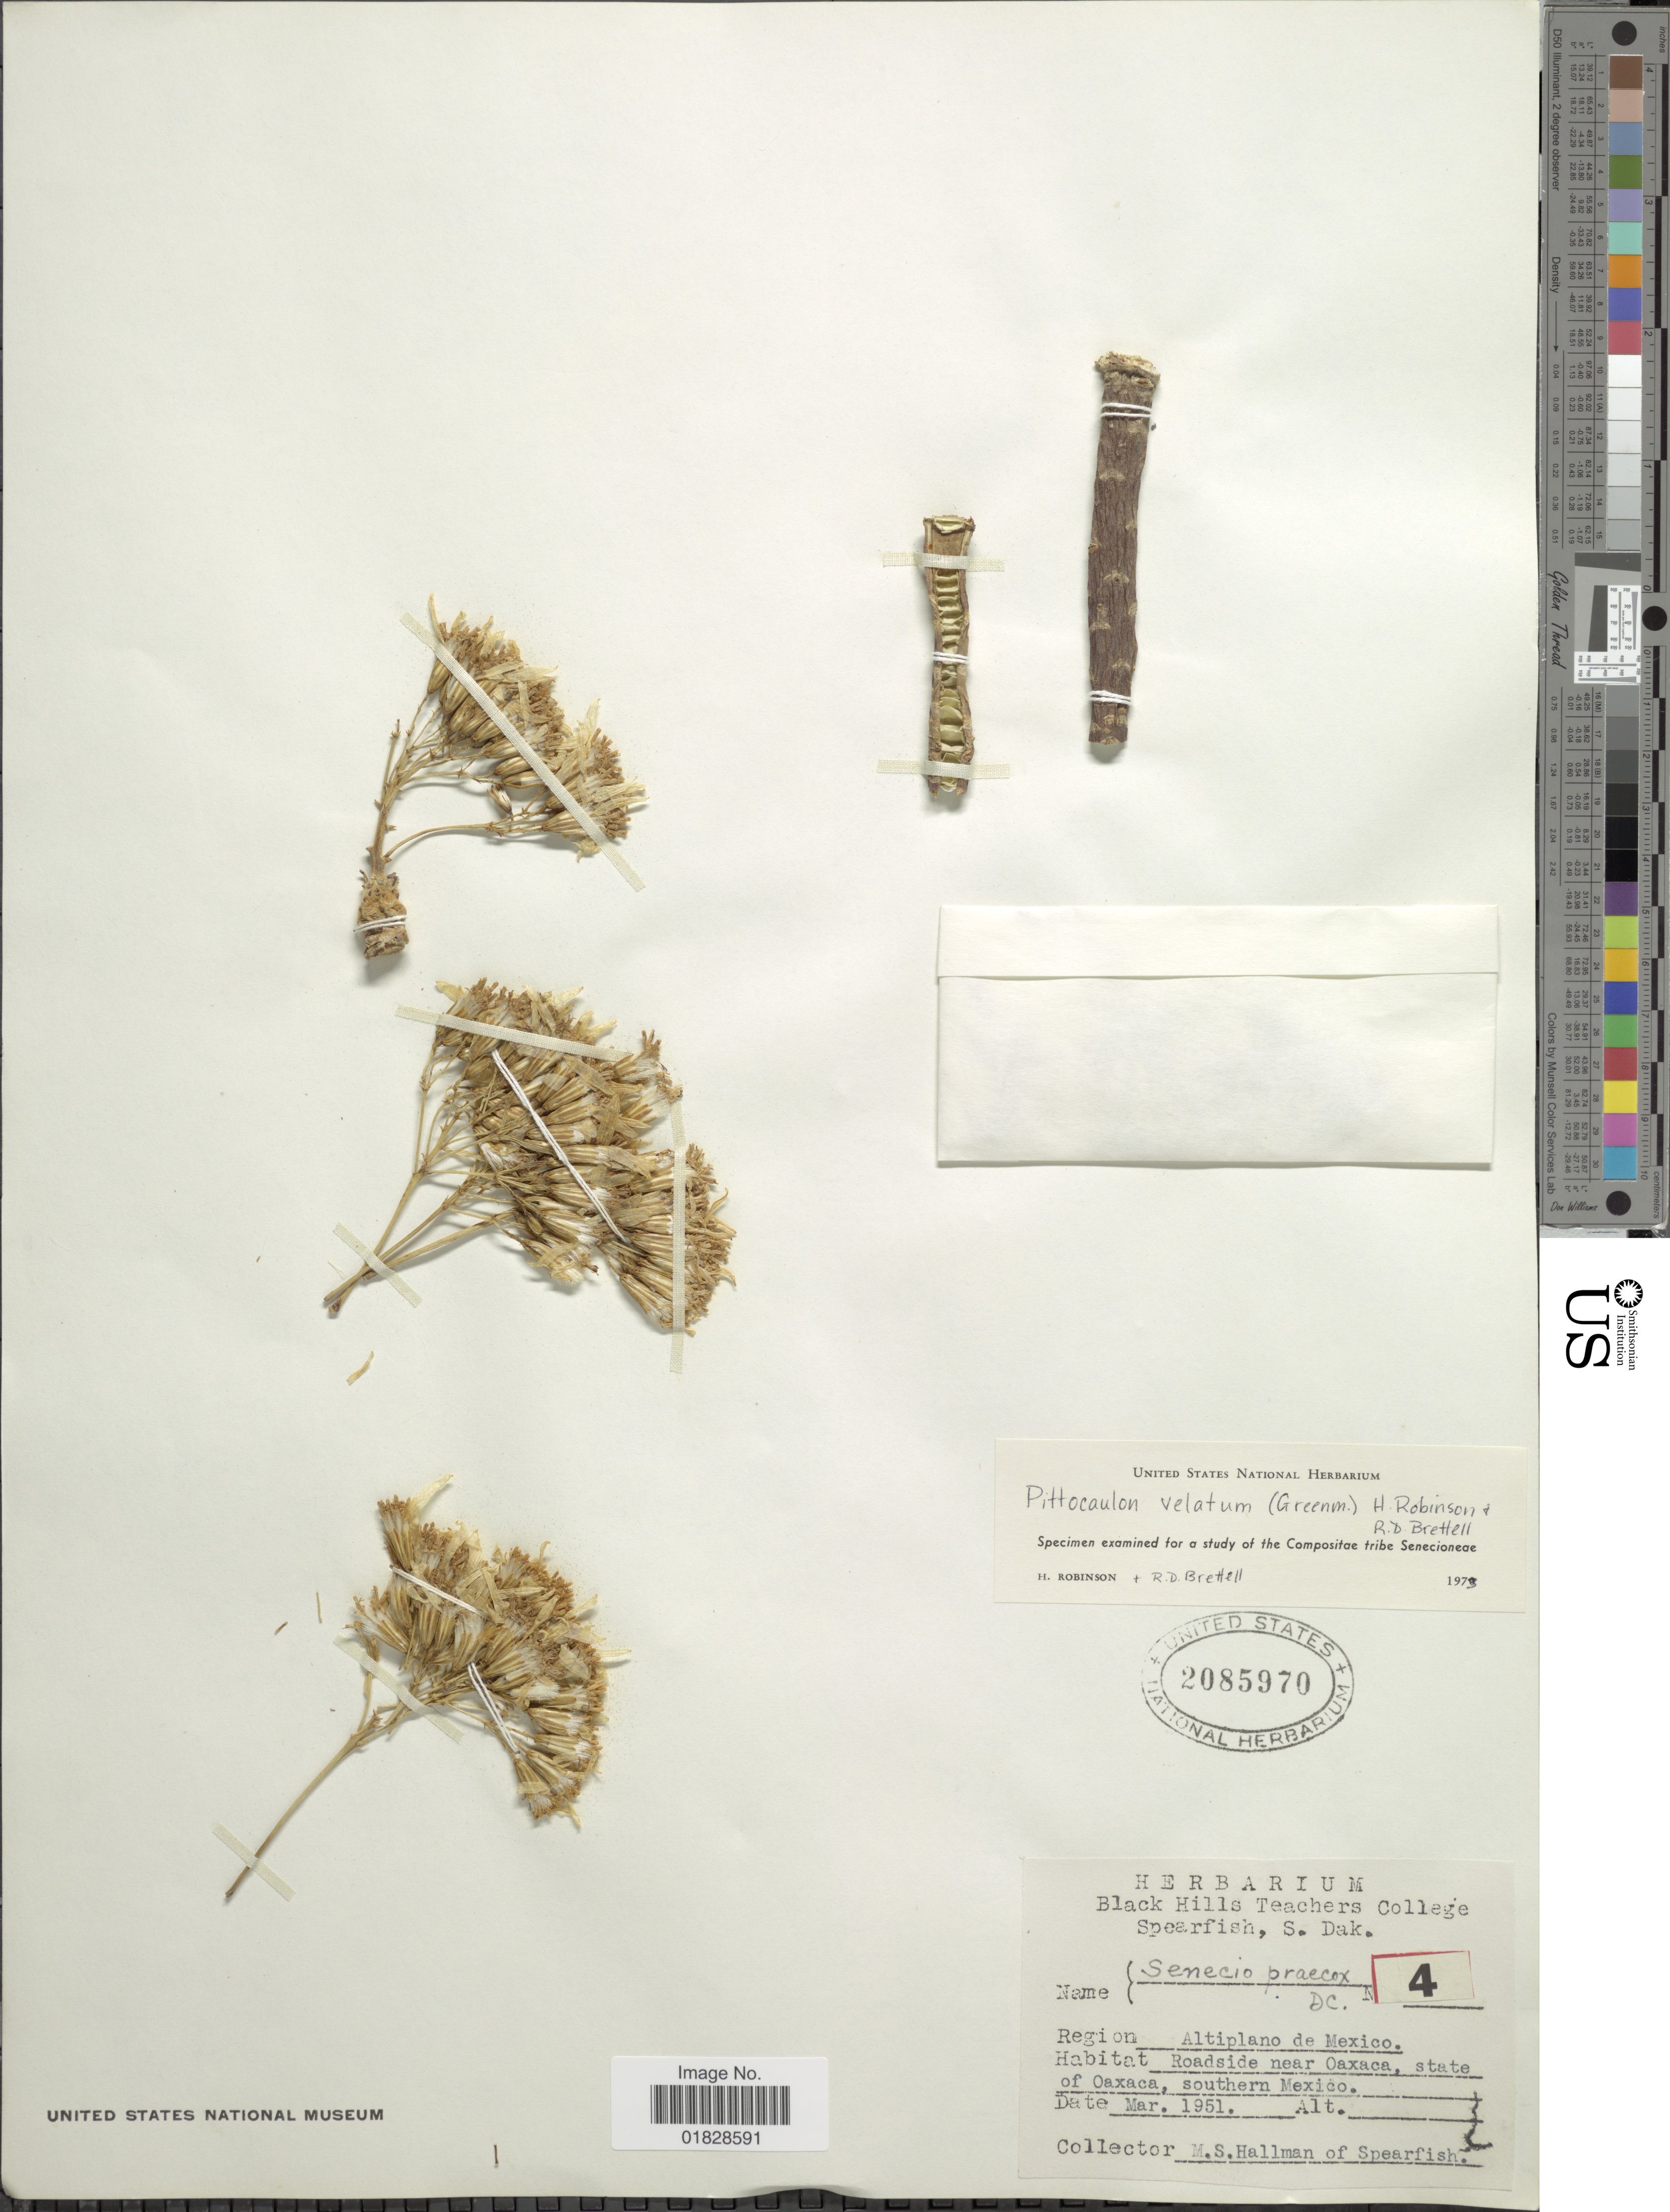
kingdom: Plantae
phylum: Tracheophyta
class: Magnoliopsida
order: Asterales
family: Asteraceae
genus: Pittocaulon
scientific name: Pittocaulon velatum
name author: (Greenm.) H. Rob. & Brettell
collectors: M. Hallman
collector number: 4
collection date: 1951-03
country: Mexico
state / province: Oaxaca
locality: Roadside near Oaxaca, state of Oaxaca, southern Mexico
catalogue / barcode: US 2085970